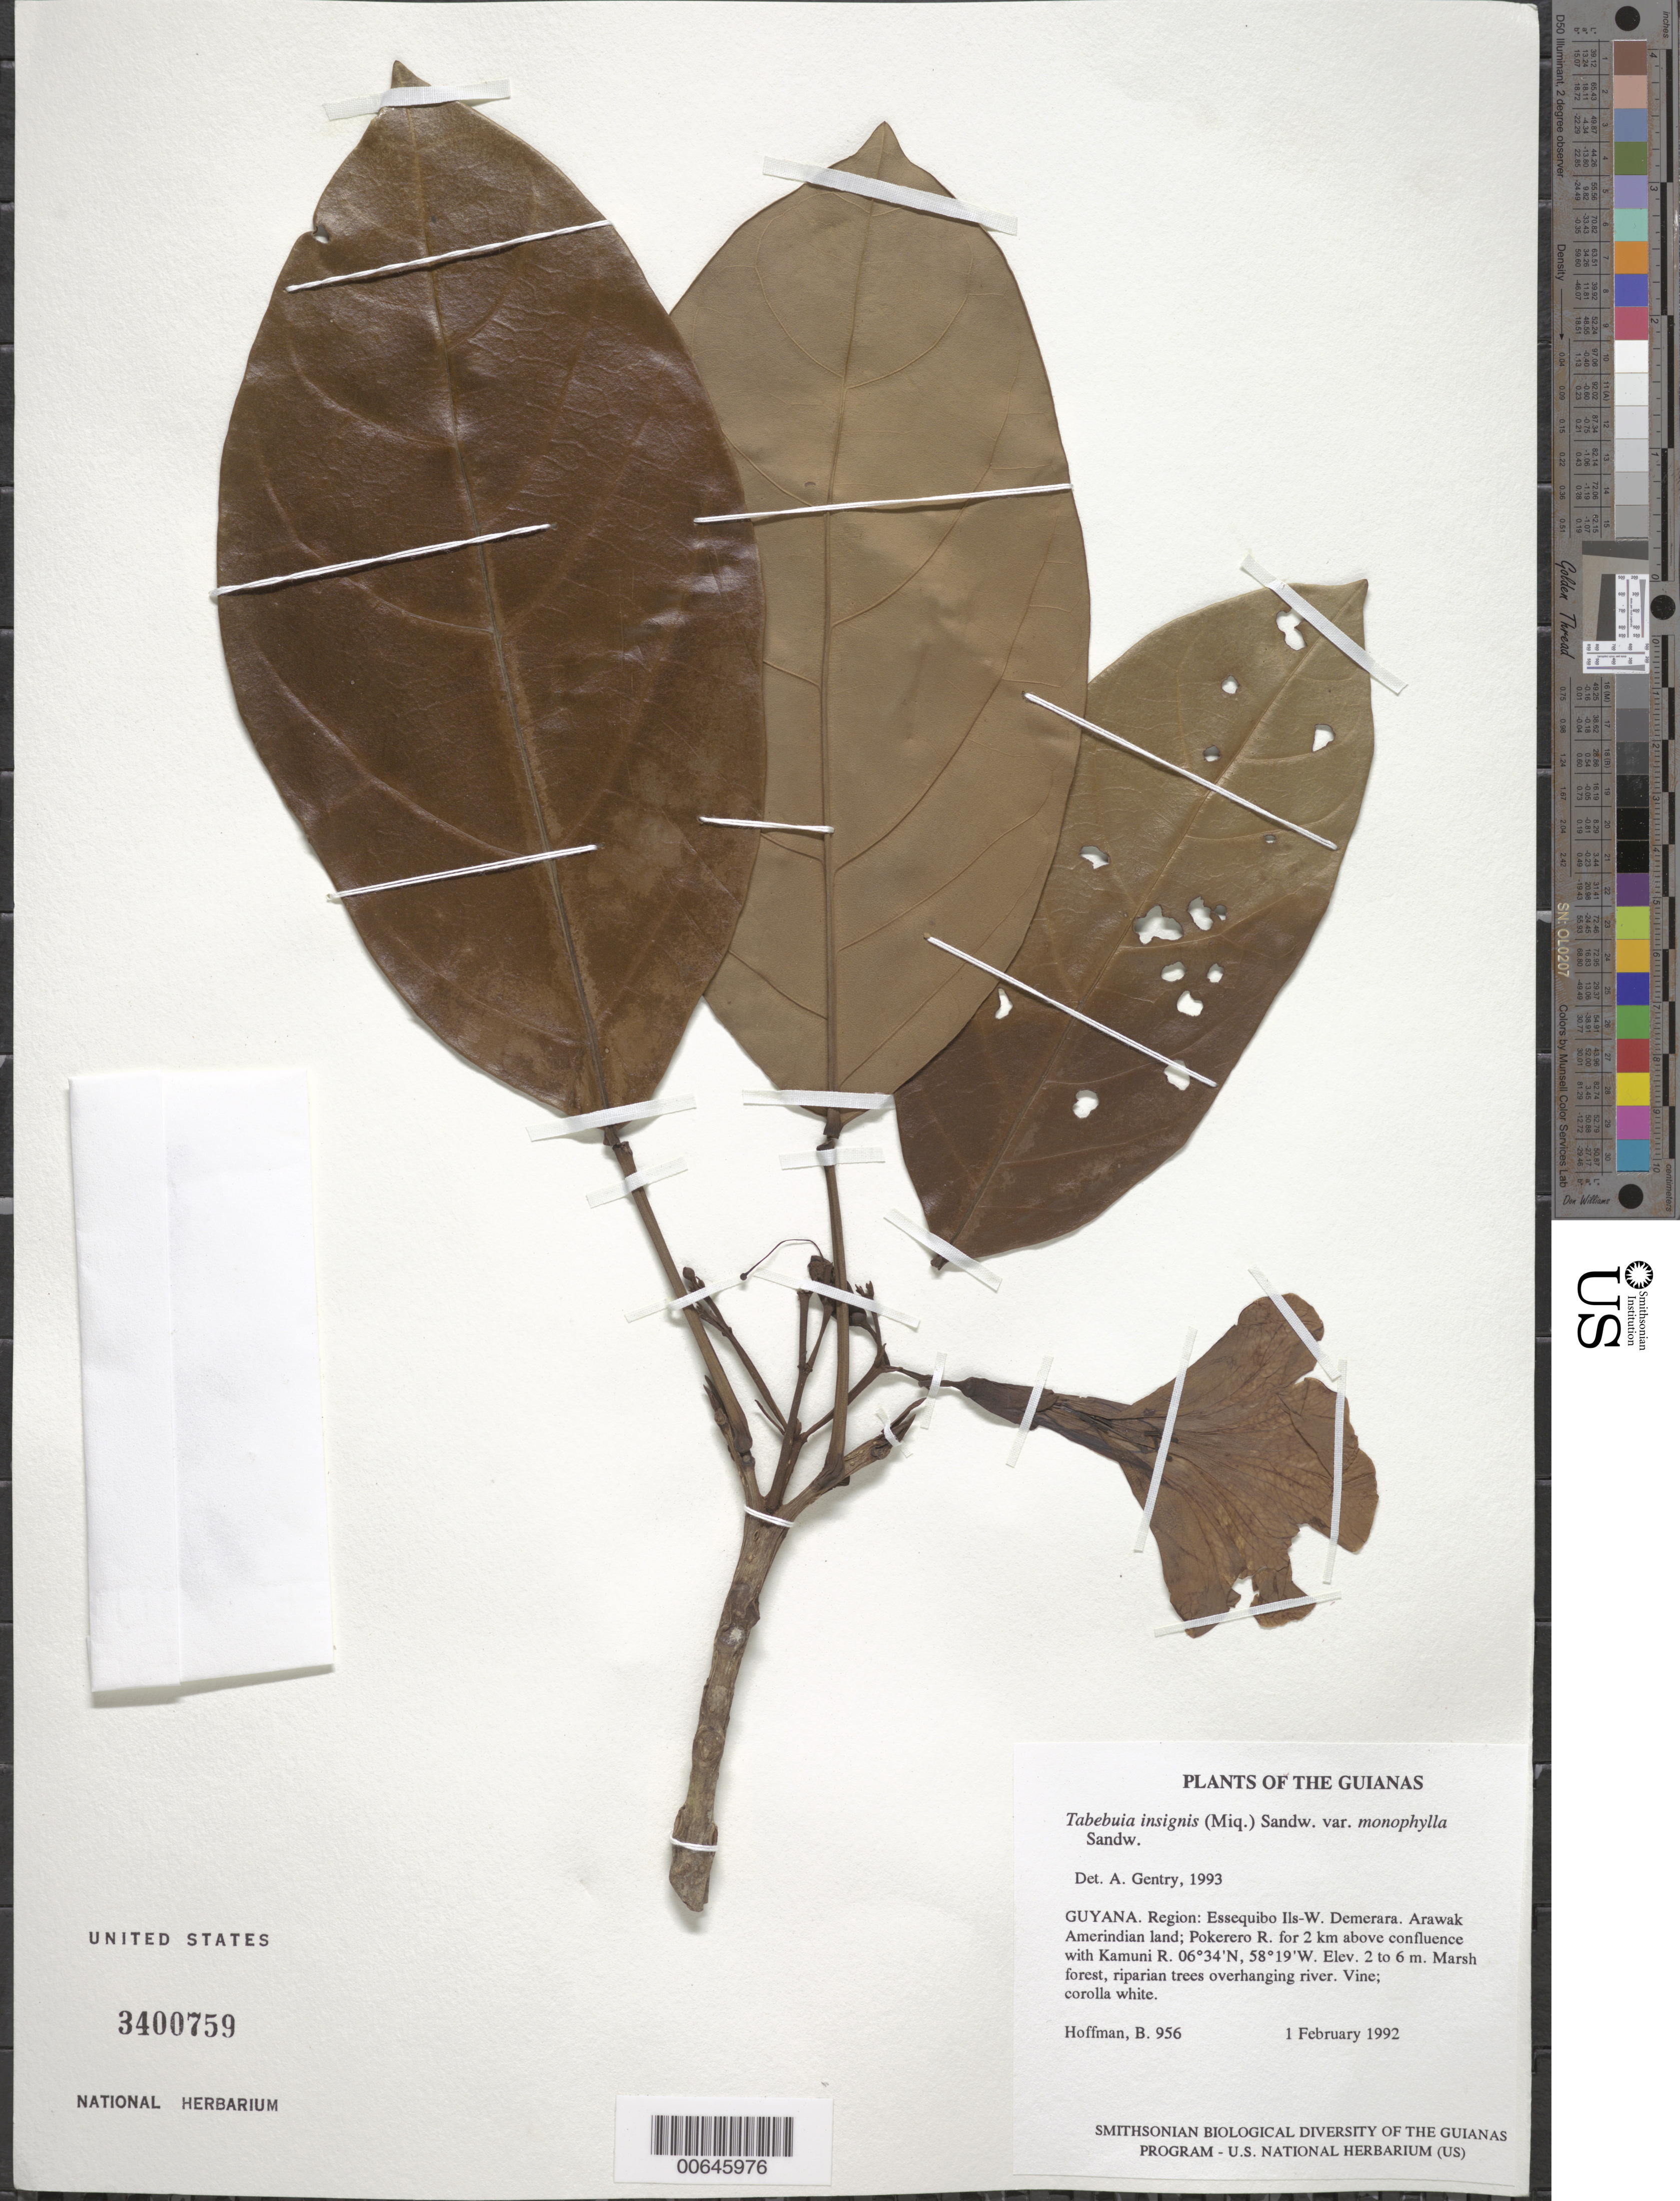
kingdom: Plantae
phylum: Tracheophyta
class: Magnoliopsida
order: Lamiales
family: Bignoniaceae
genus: Tabebuia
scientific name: Tabebuia insignis var. monophylla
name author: Sandwith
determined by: Gentry, A. H.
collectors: B. Hoffman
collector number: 956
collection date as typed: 1 February 1992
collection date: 1992-02-01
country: Guyana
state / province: Essequibo Isl-W. Demerara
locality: Arawak Amerindian land; Pokerero River for 2 km above confluence with Kamuni River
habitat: Marsh forest, riparian trees overhanging river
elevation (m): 2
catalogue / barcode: US 3400759